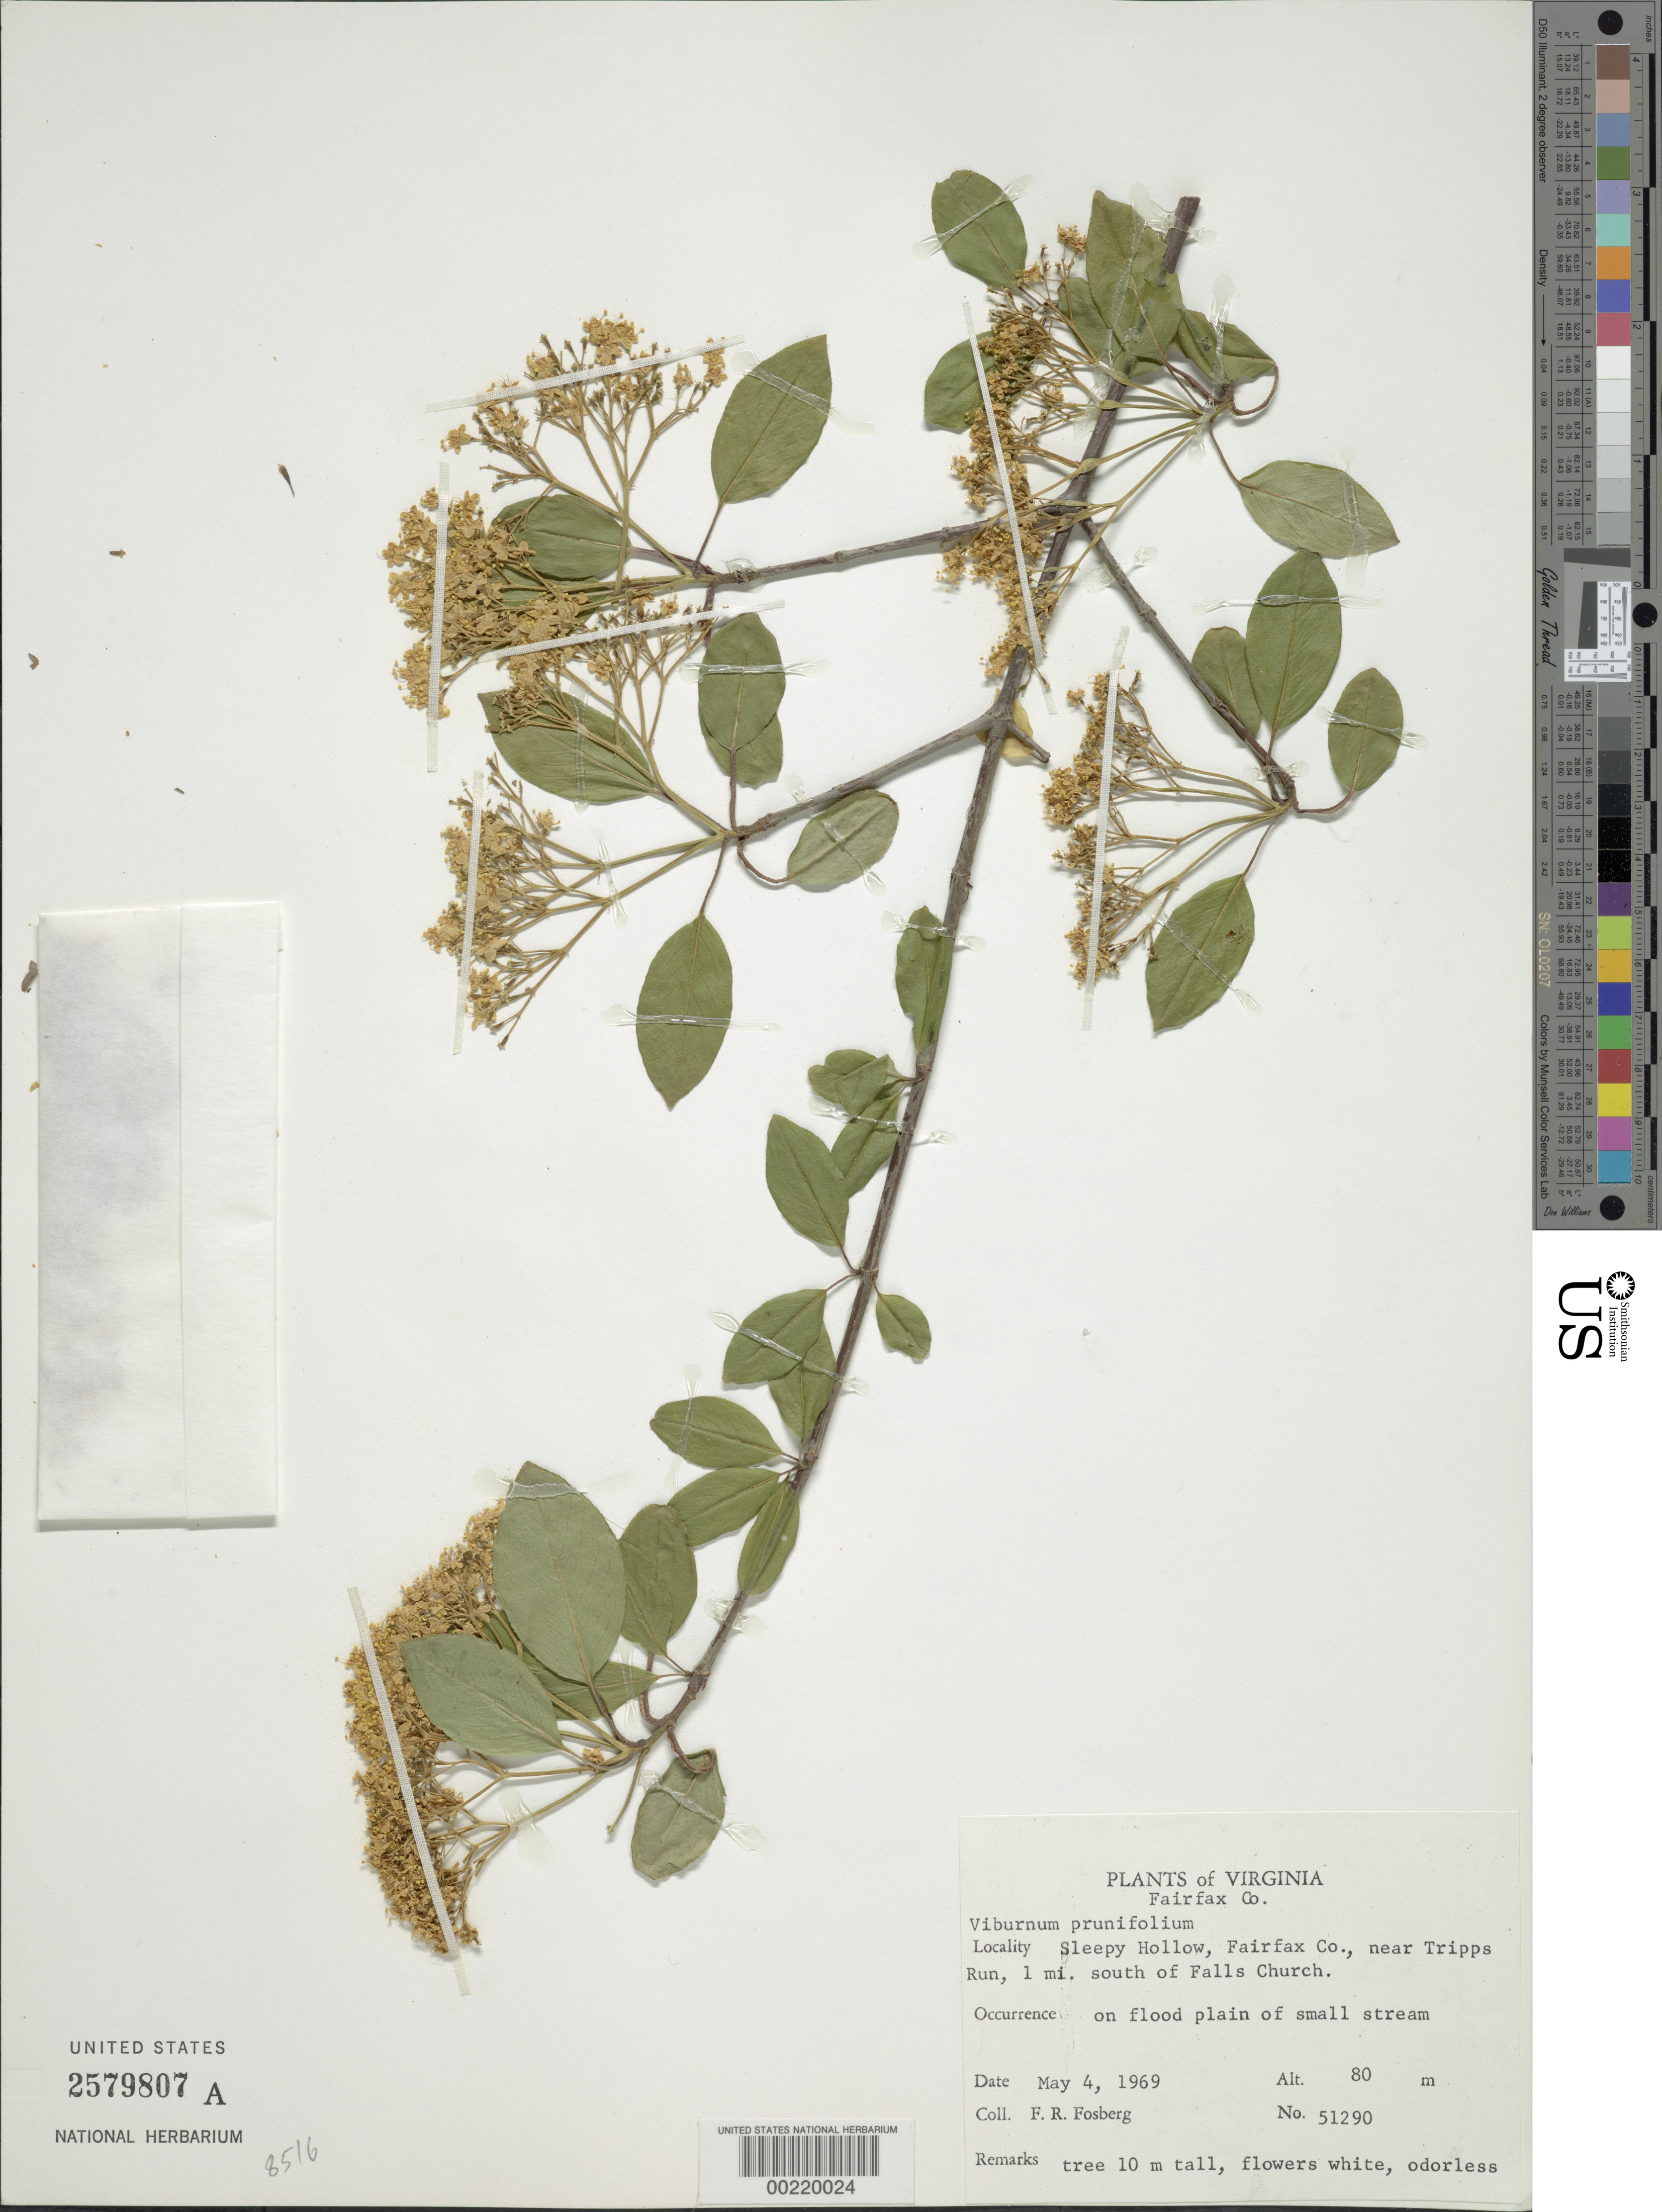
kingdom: Plantae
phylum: Tracheophyta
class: Magnoliopsida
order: Dipsacales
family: Viburnaceae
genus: Viburnum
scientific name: Viburnum prunifolium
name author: L.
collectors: F. R. Fosberg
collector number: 51290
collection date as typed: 04 May 1969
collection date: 1969-05-04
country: United States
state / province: Virginia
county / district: Fairfax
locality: Sleepy Hollw near Tripps Run south of Falls Church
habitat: Flood plain of small stream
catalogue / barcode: US 2579807